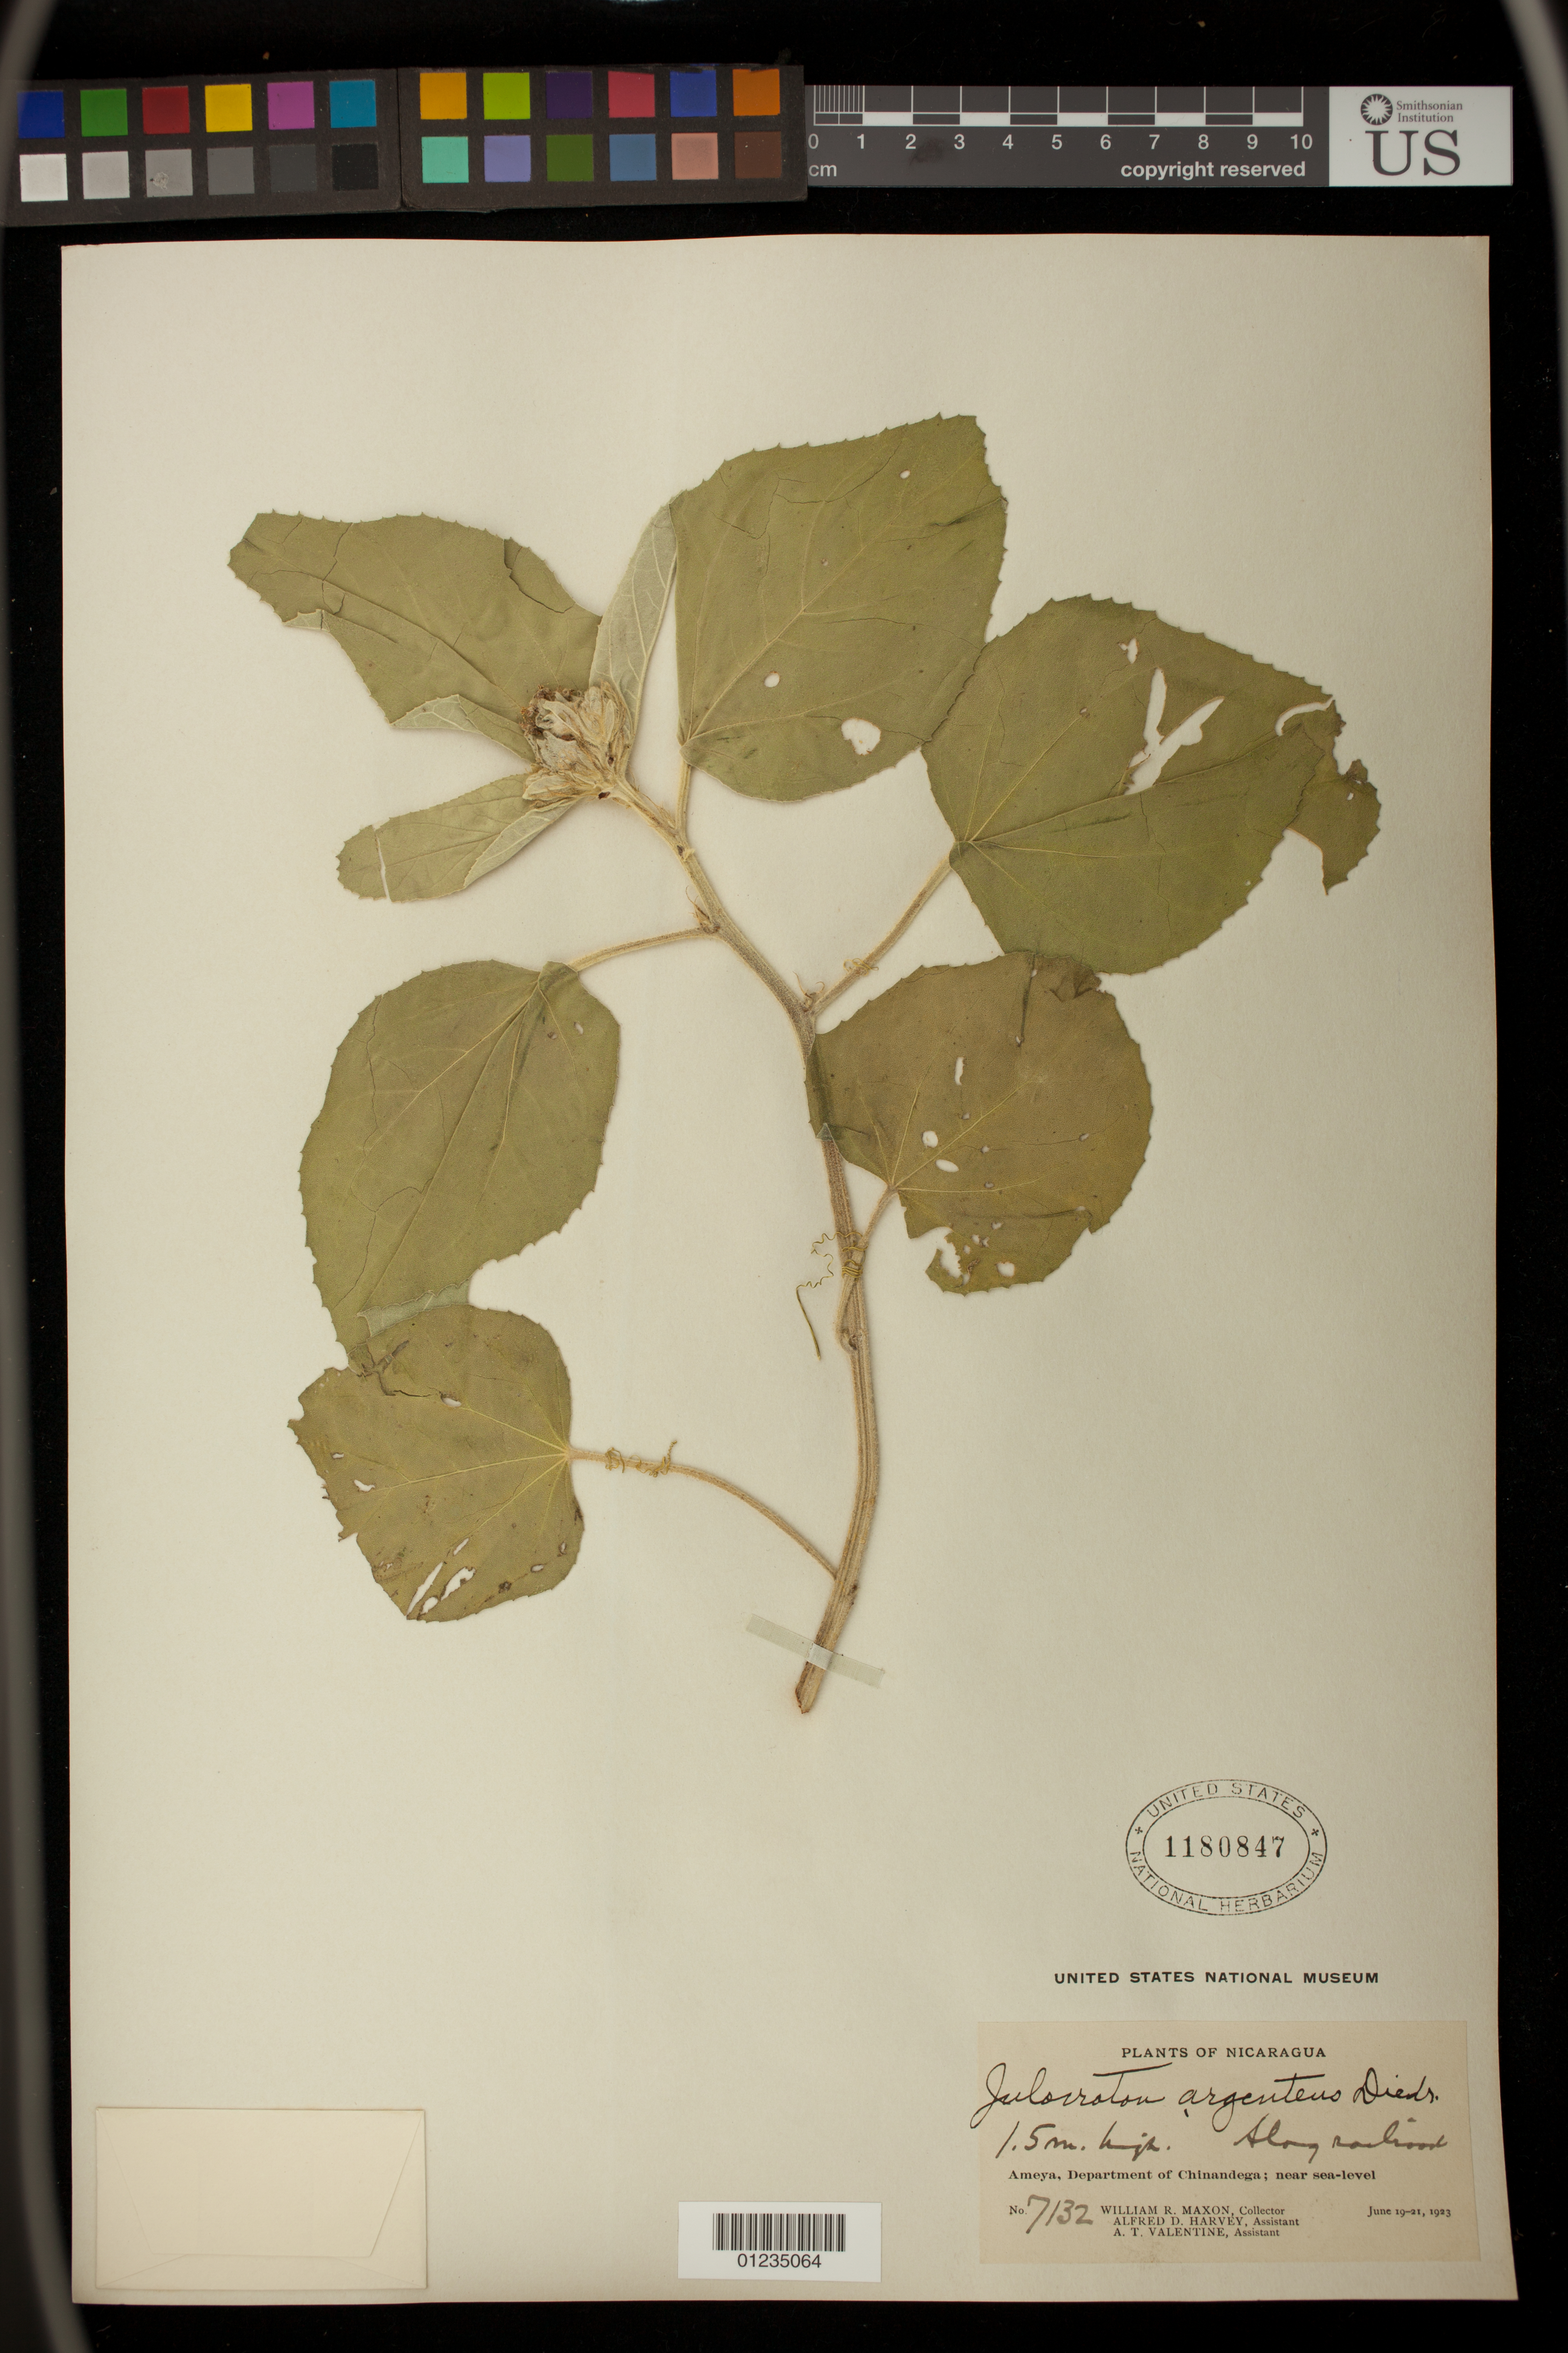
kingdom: Plantae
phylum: Tracheophyta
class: Magnoliopsida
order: Malpighiales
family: Euphorbiaceae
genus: Julocroton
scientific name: Julocroton argenteus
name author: (L.) Didr.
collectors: W. R. Maxon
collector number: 7132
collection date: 1923-06-19/1923-06-21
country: Nicaragua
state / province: Chinandega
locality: Ameya; near sea-level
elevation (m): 1.5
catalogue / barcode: US 1180847